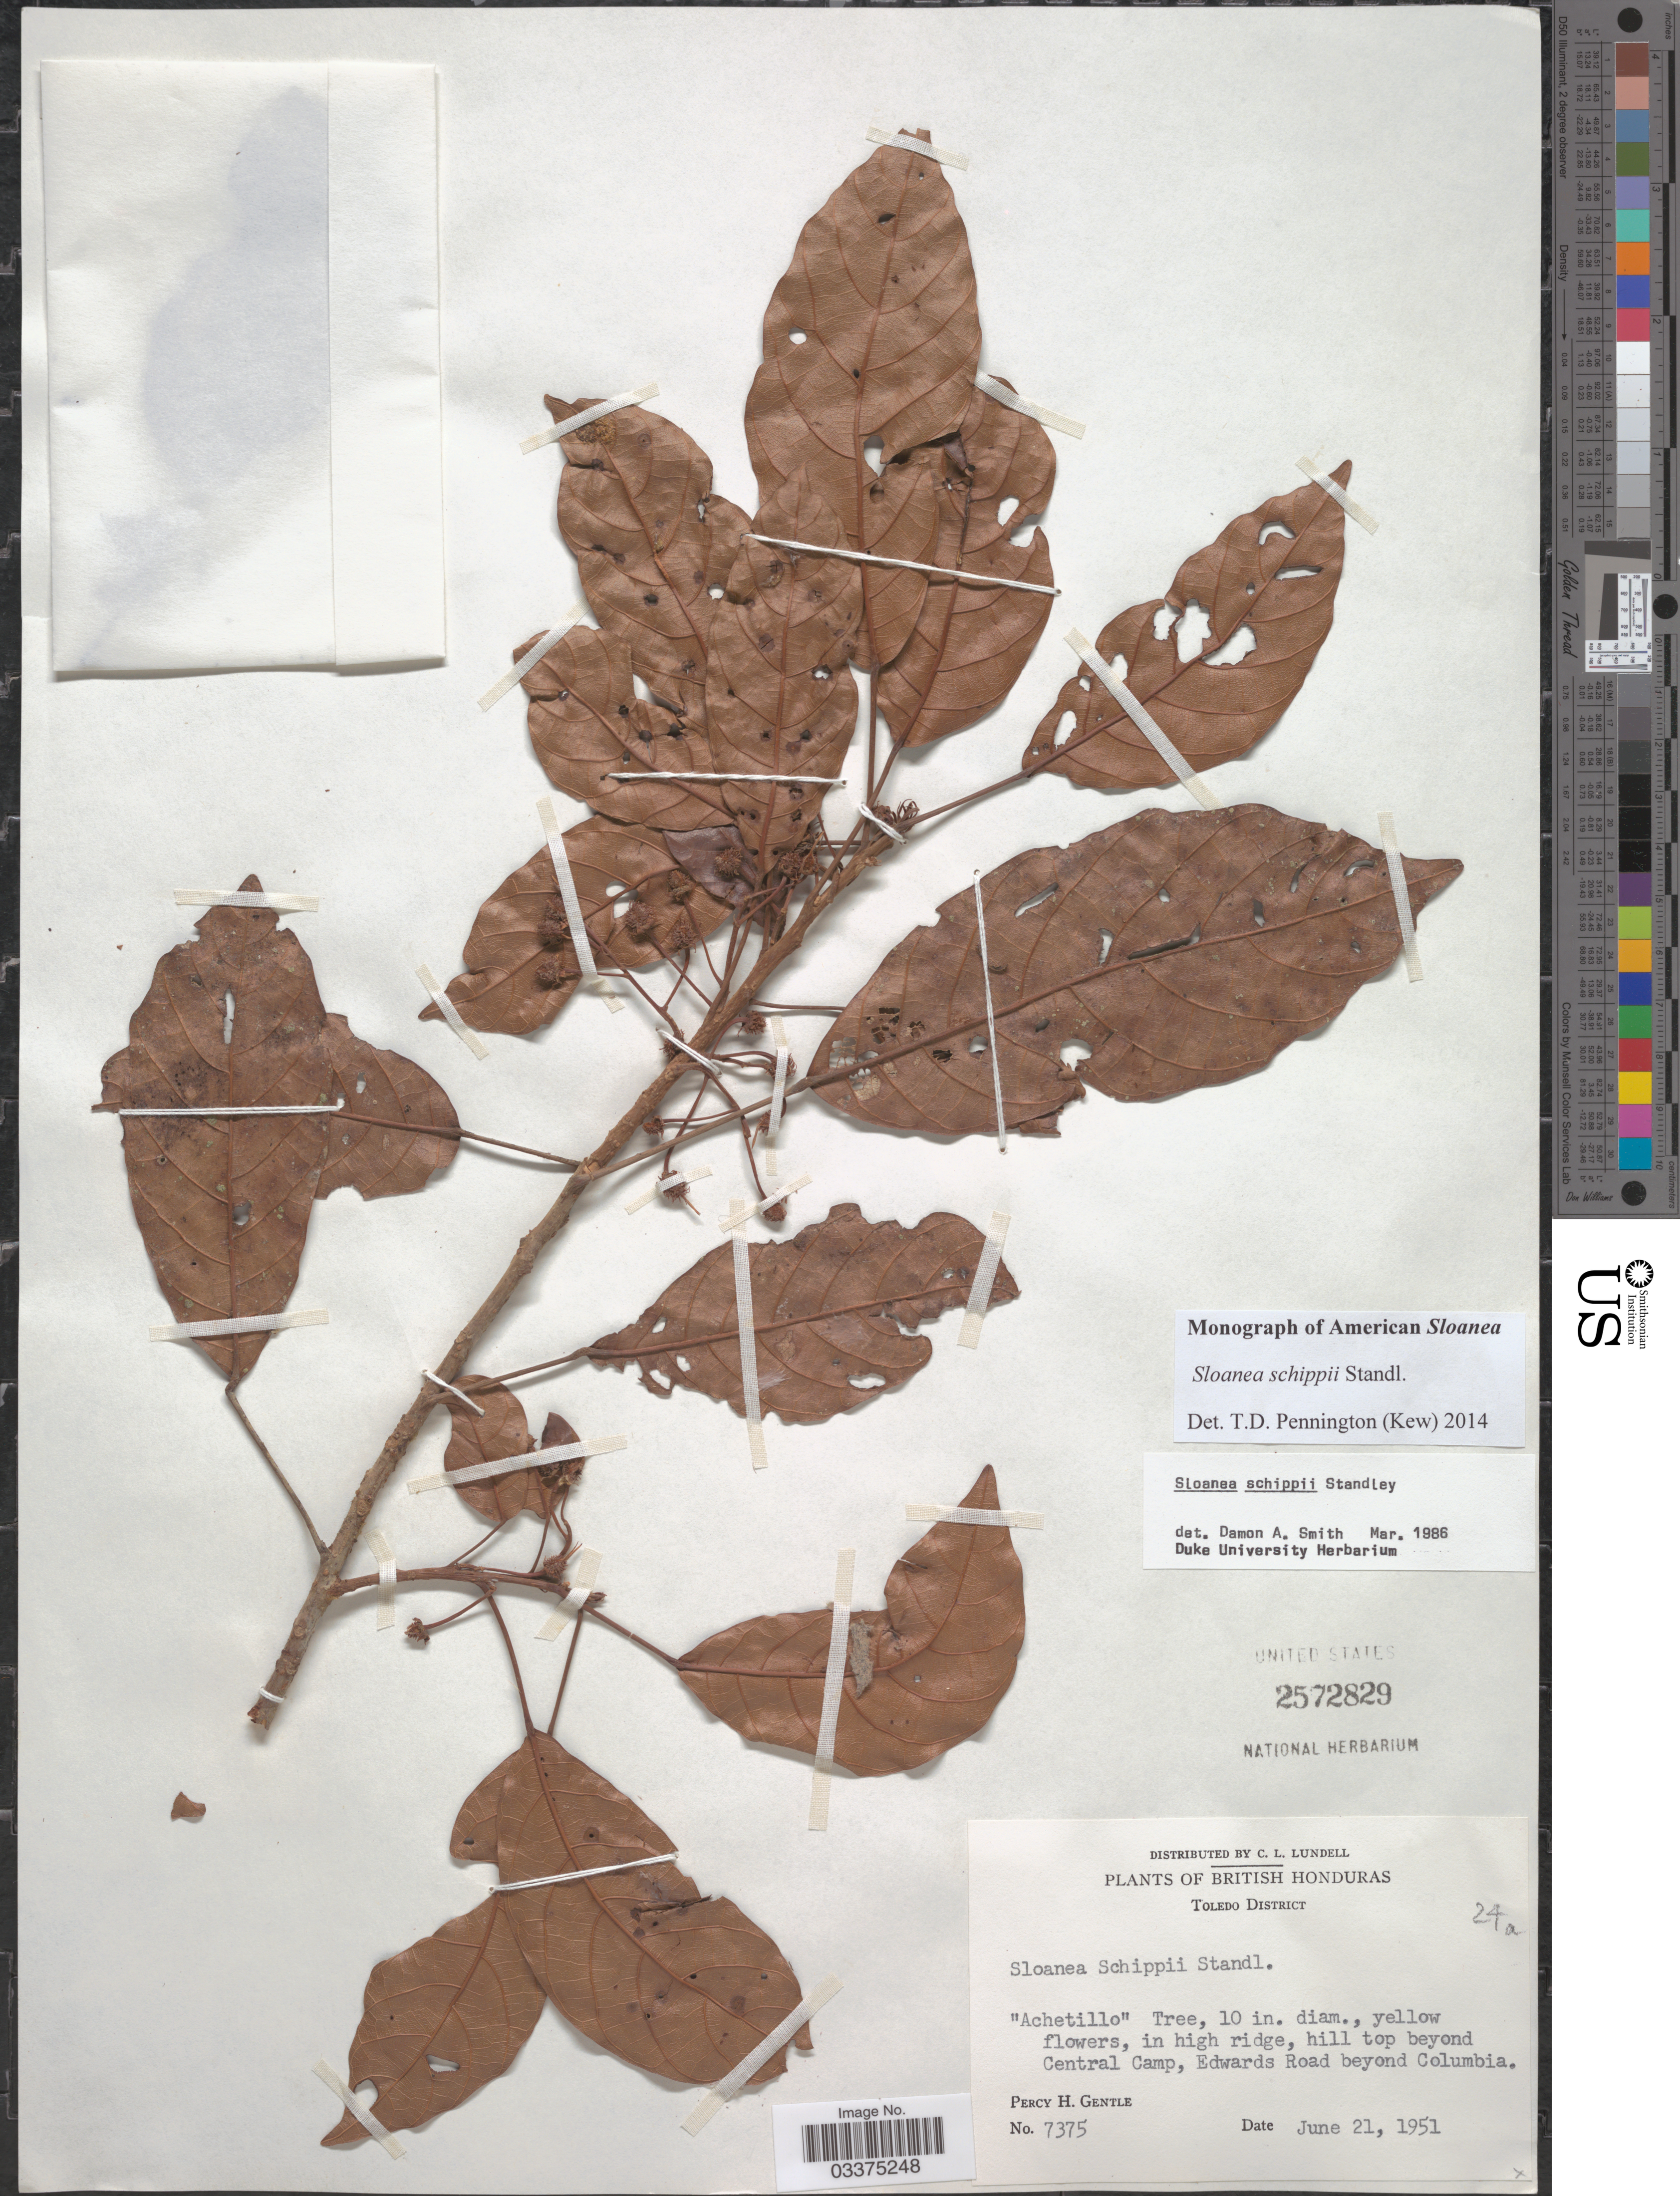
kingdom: Plantae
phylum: Tracheophyta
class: Magnoliopsida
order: Oxalidales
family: Elaeocarpaceae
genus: Sloanea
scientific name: Sloanea schippii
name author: Standl.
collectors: P. H. Gentle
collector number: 7375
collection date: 1951-06-21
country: Belize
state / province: Toledo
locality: British Honduras. Toledo District. Hill top beyon Central Camp, Edwards Road beyond Columbia.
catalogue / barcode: US 2572829